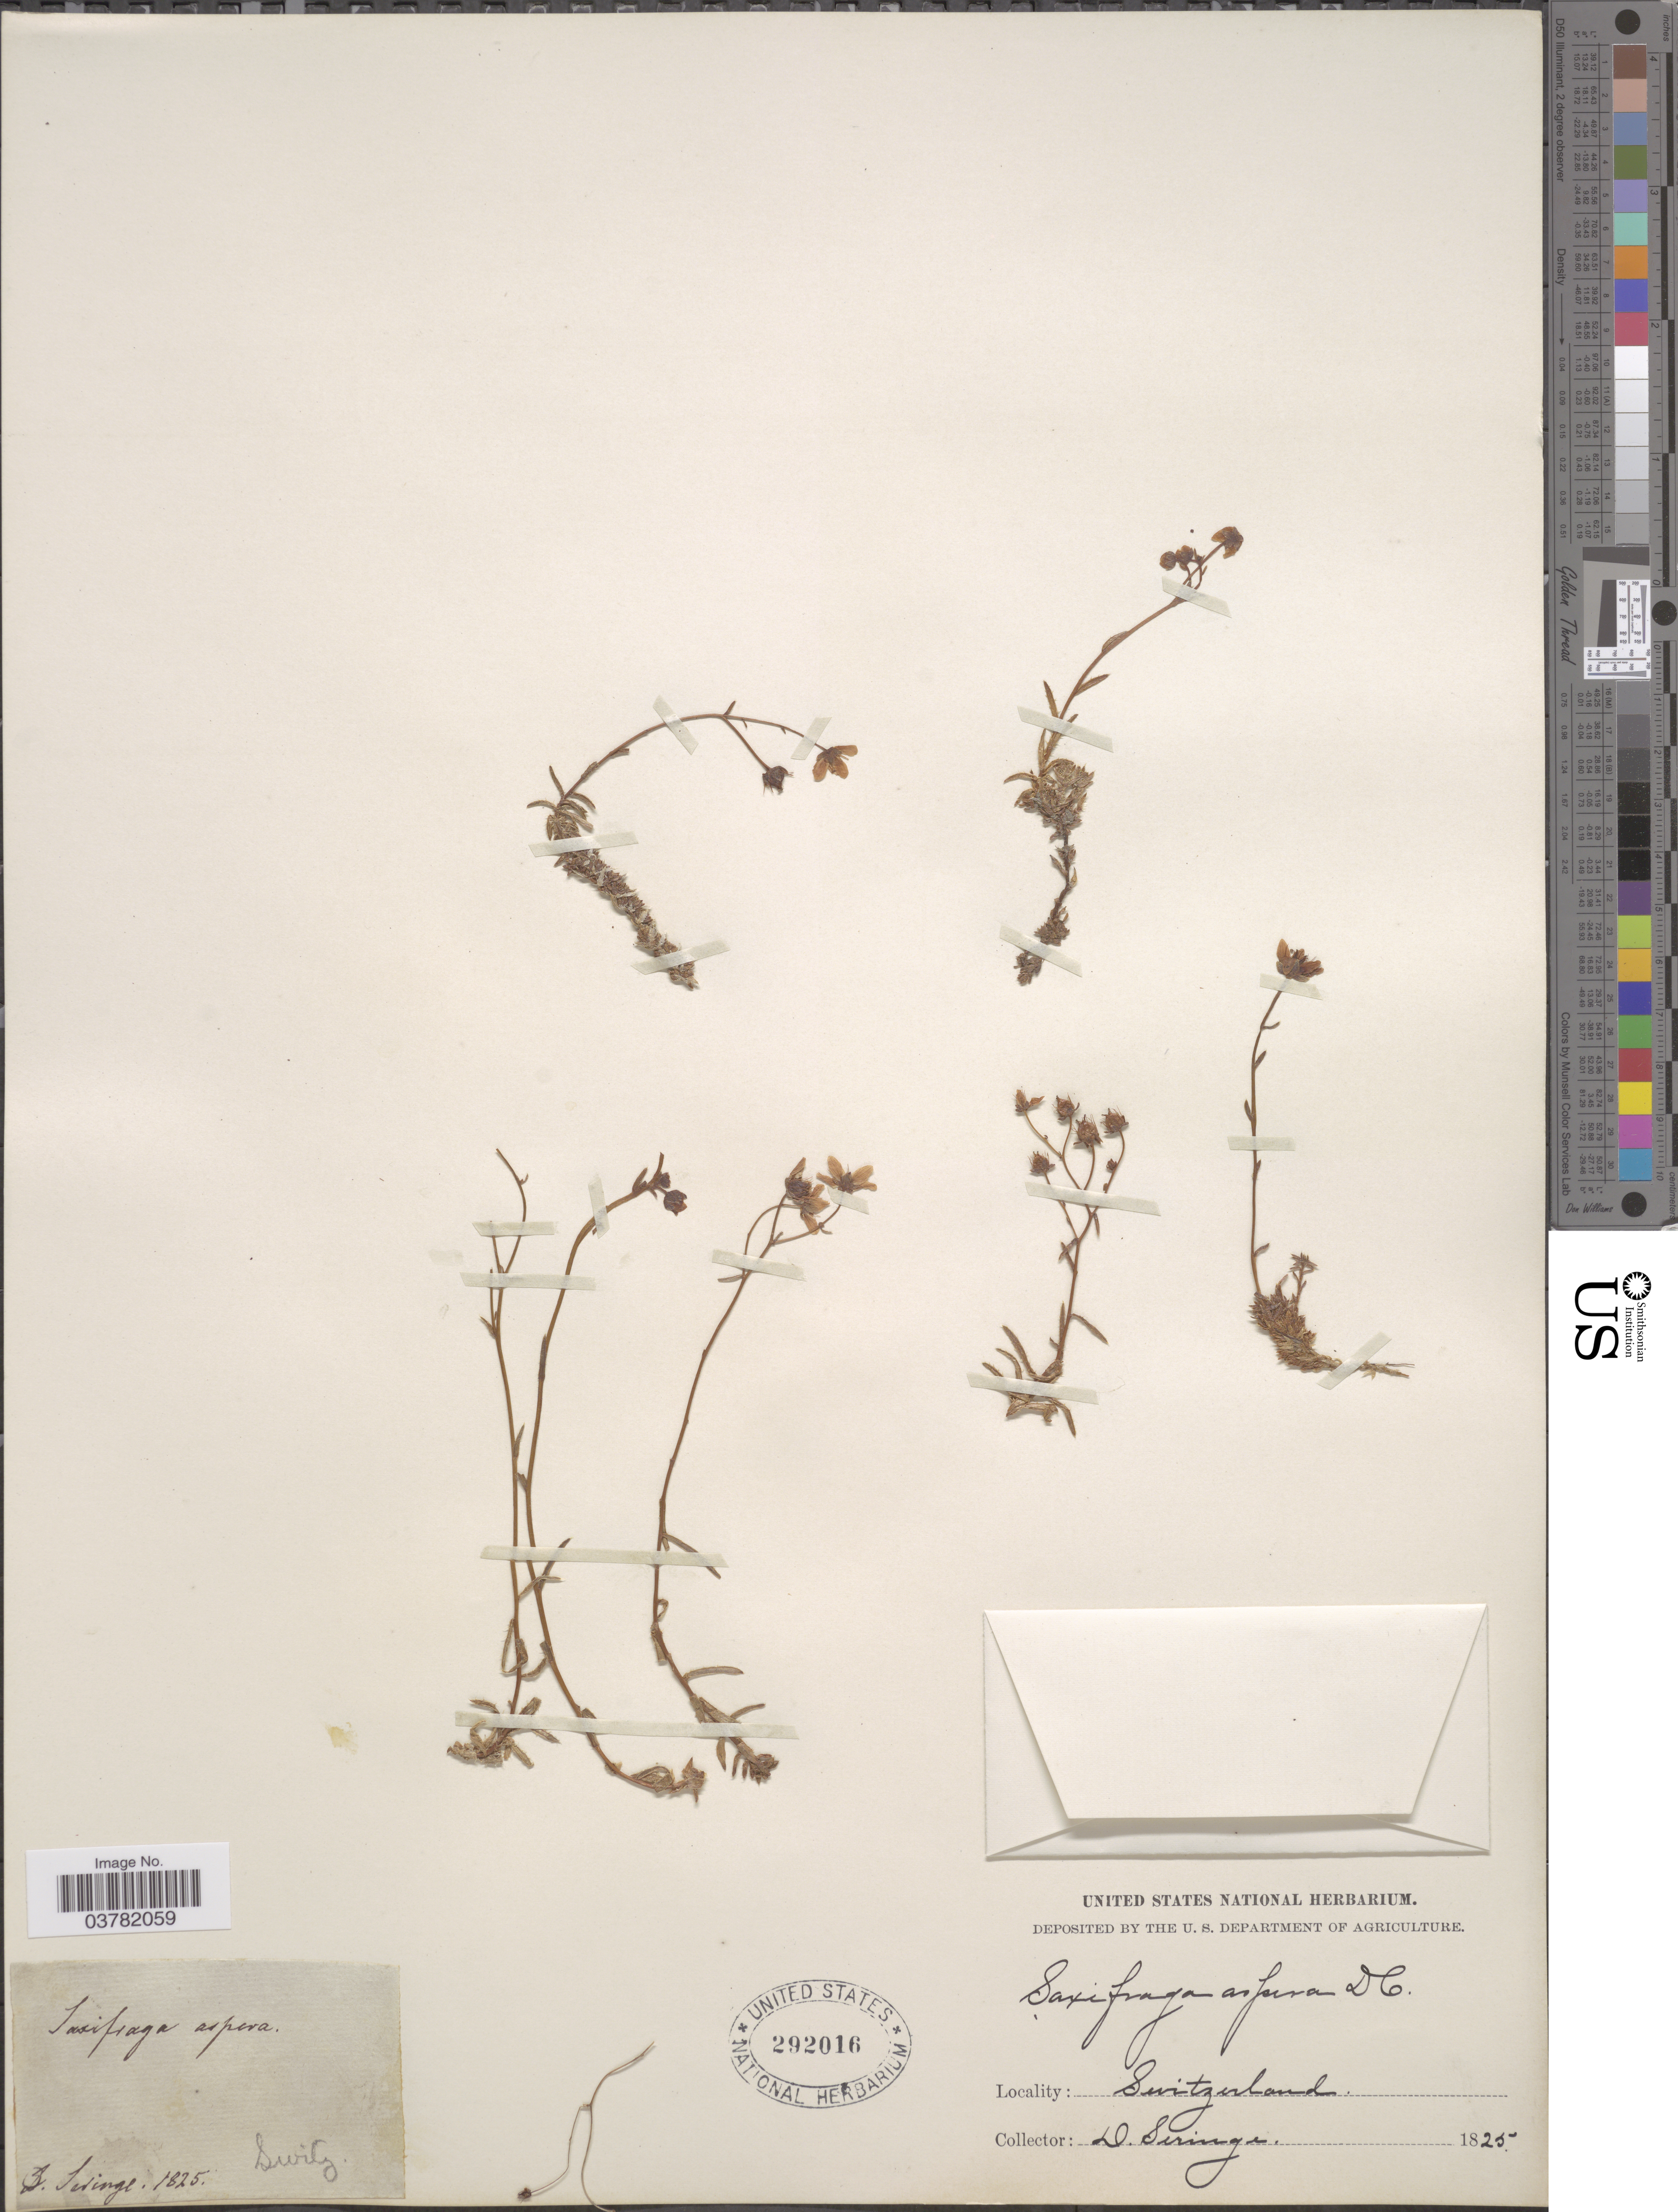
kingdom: Plantae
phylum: Tracheophyta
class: Magnoliopsida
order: Saxifragales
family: Saxifragaceae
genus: Saxifraga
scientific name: Saxifraga aspera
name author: L.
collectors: D. Siringe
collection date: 1825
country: Switzerland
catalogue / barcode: US 292016